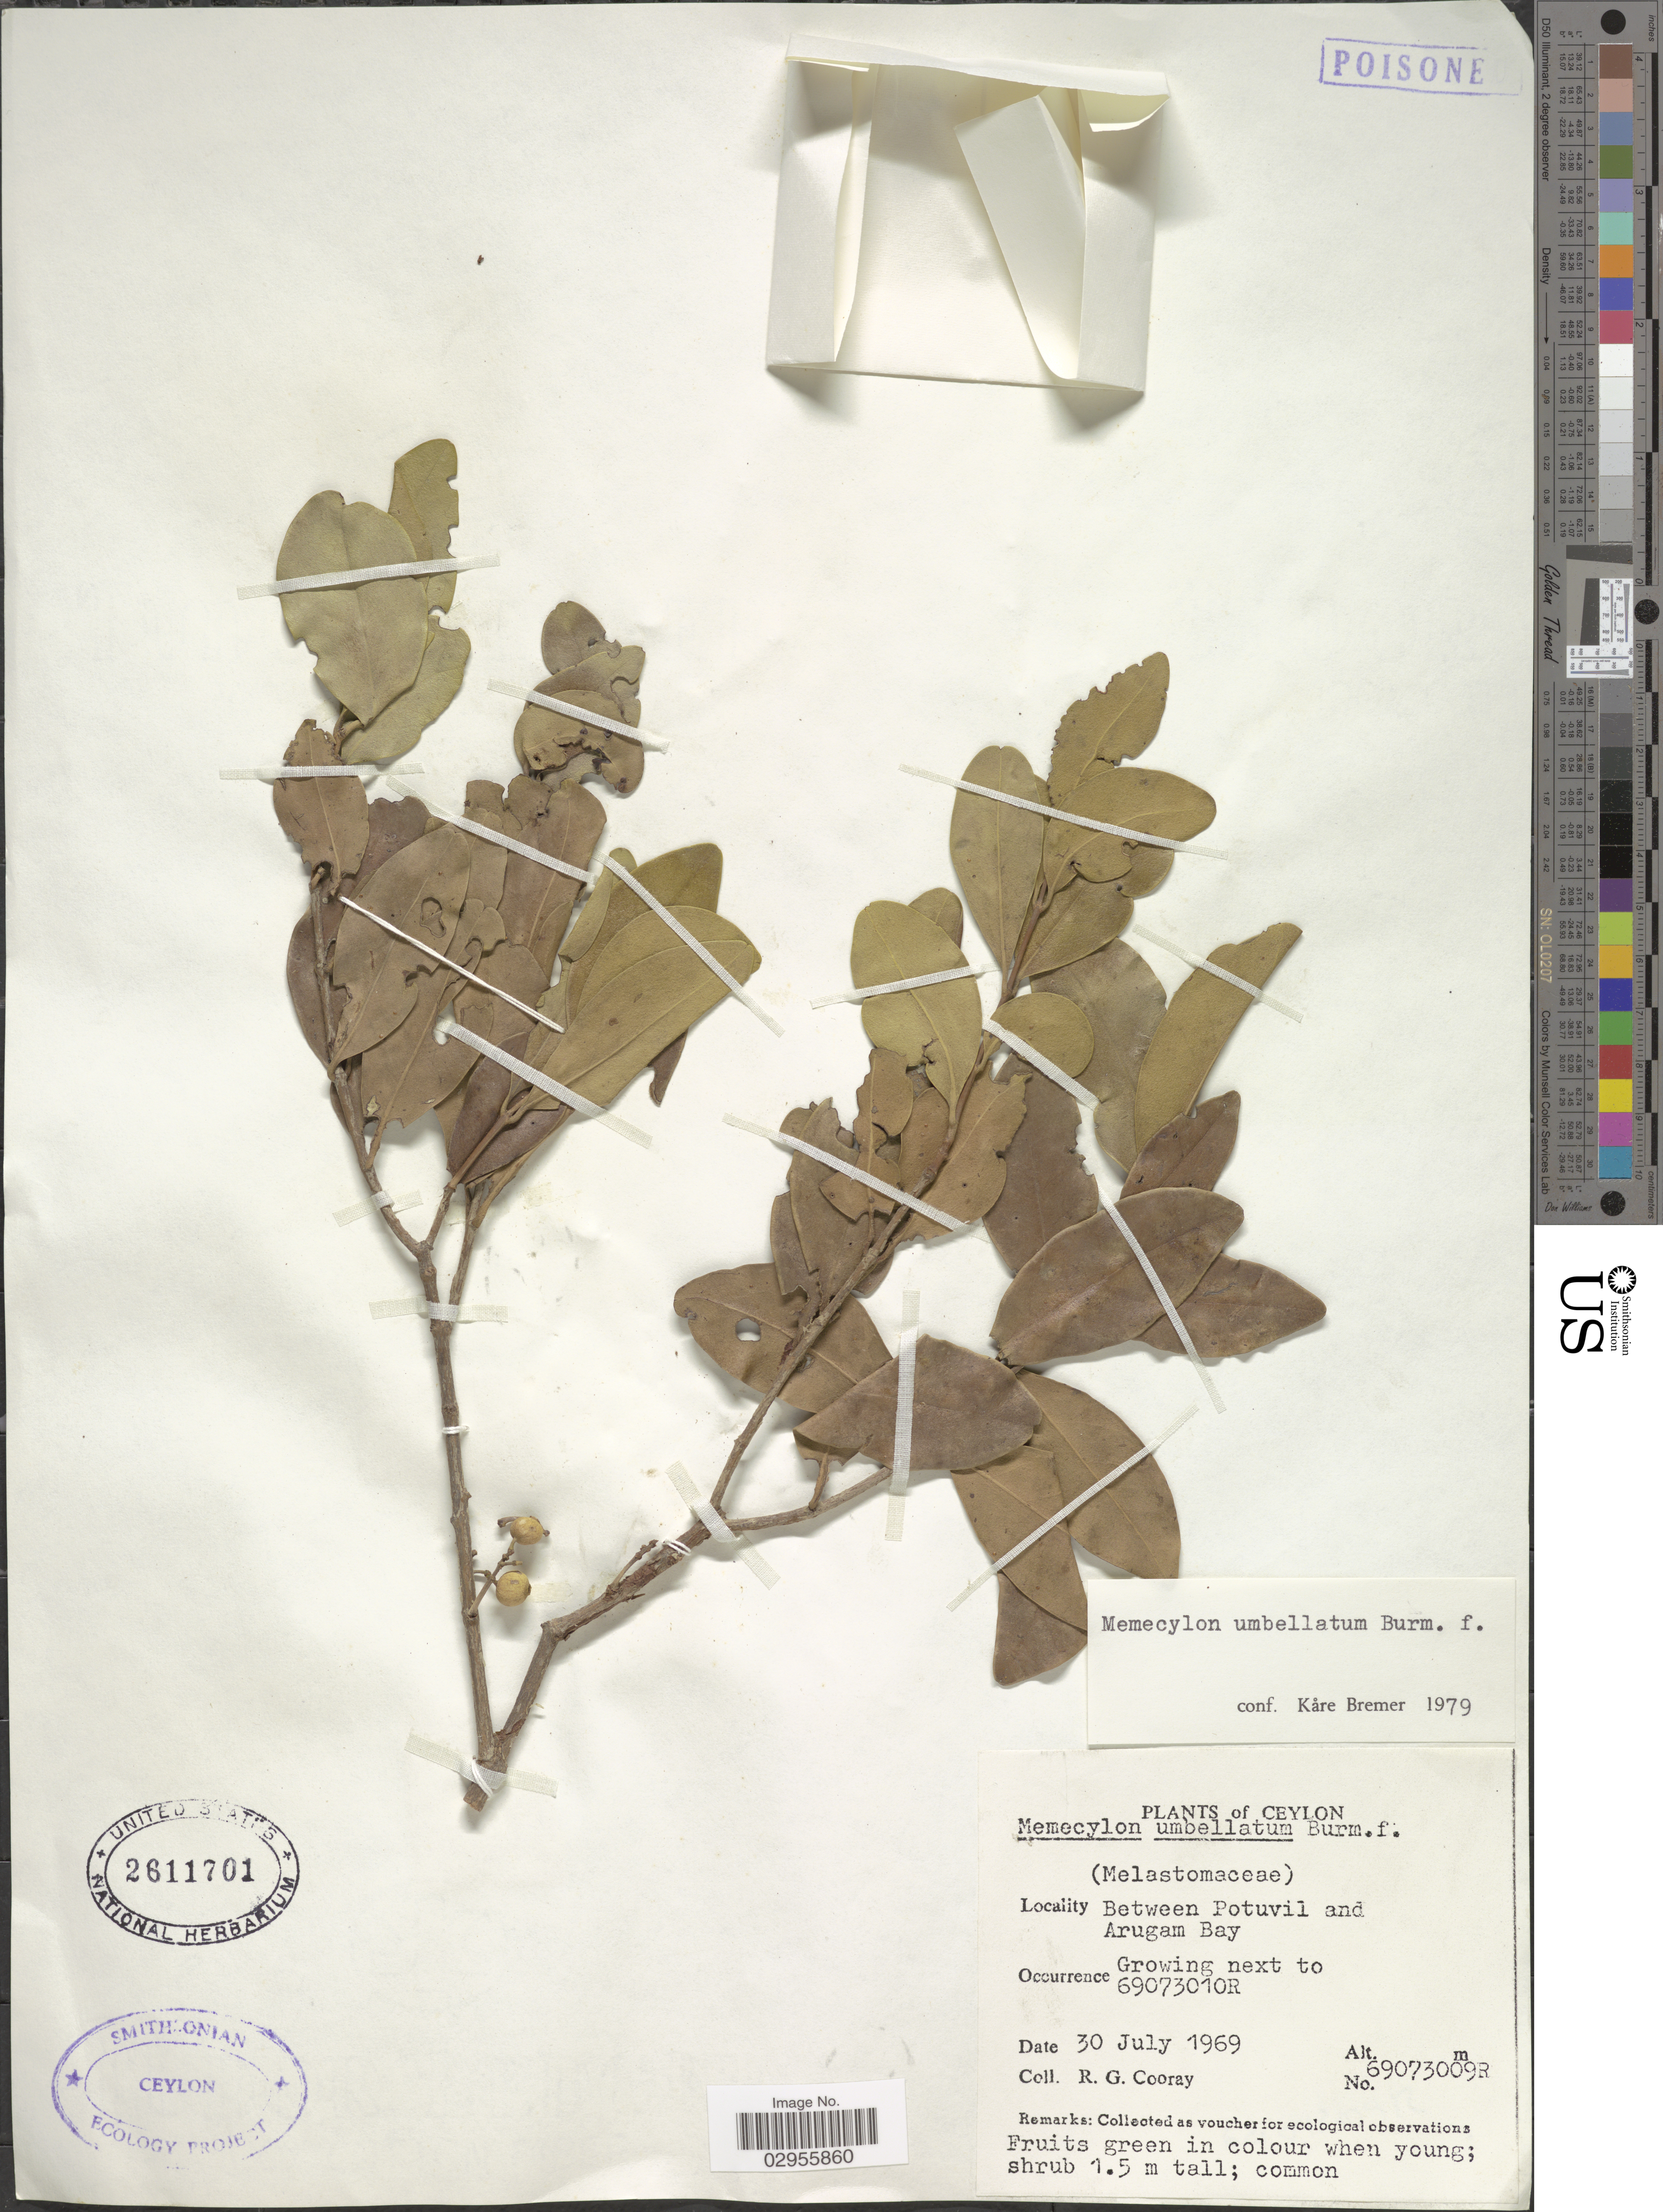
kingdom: Plantae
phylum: Tracheophyta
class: Magnoliopsida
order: Myrtales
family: Melastomataceae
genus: Memecylon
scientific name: Memecylon umbellatum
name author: Burm. f.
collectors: R. Cooray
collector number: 69073009R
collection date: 1969-07-30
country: Sri Lanka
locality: Ceylon. Between Potuvil and Arugam Bay.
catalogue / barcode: US 2611701